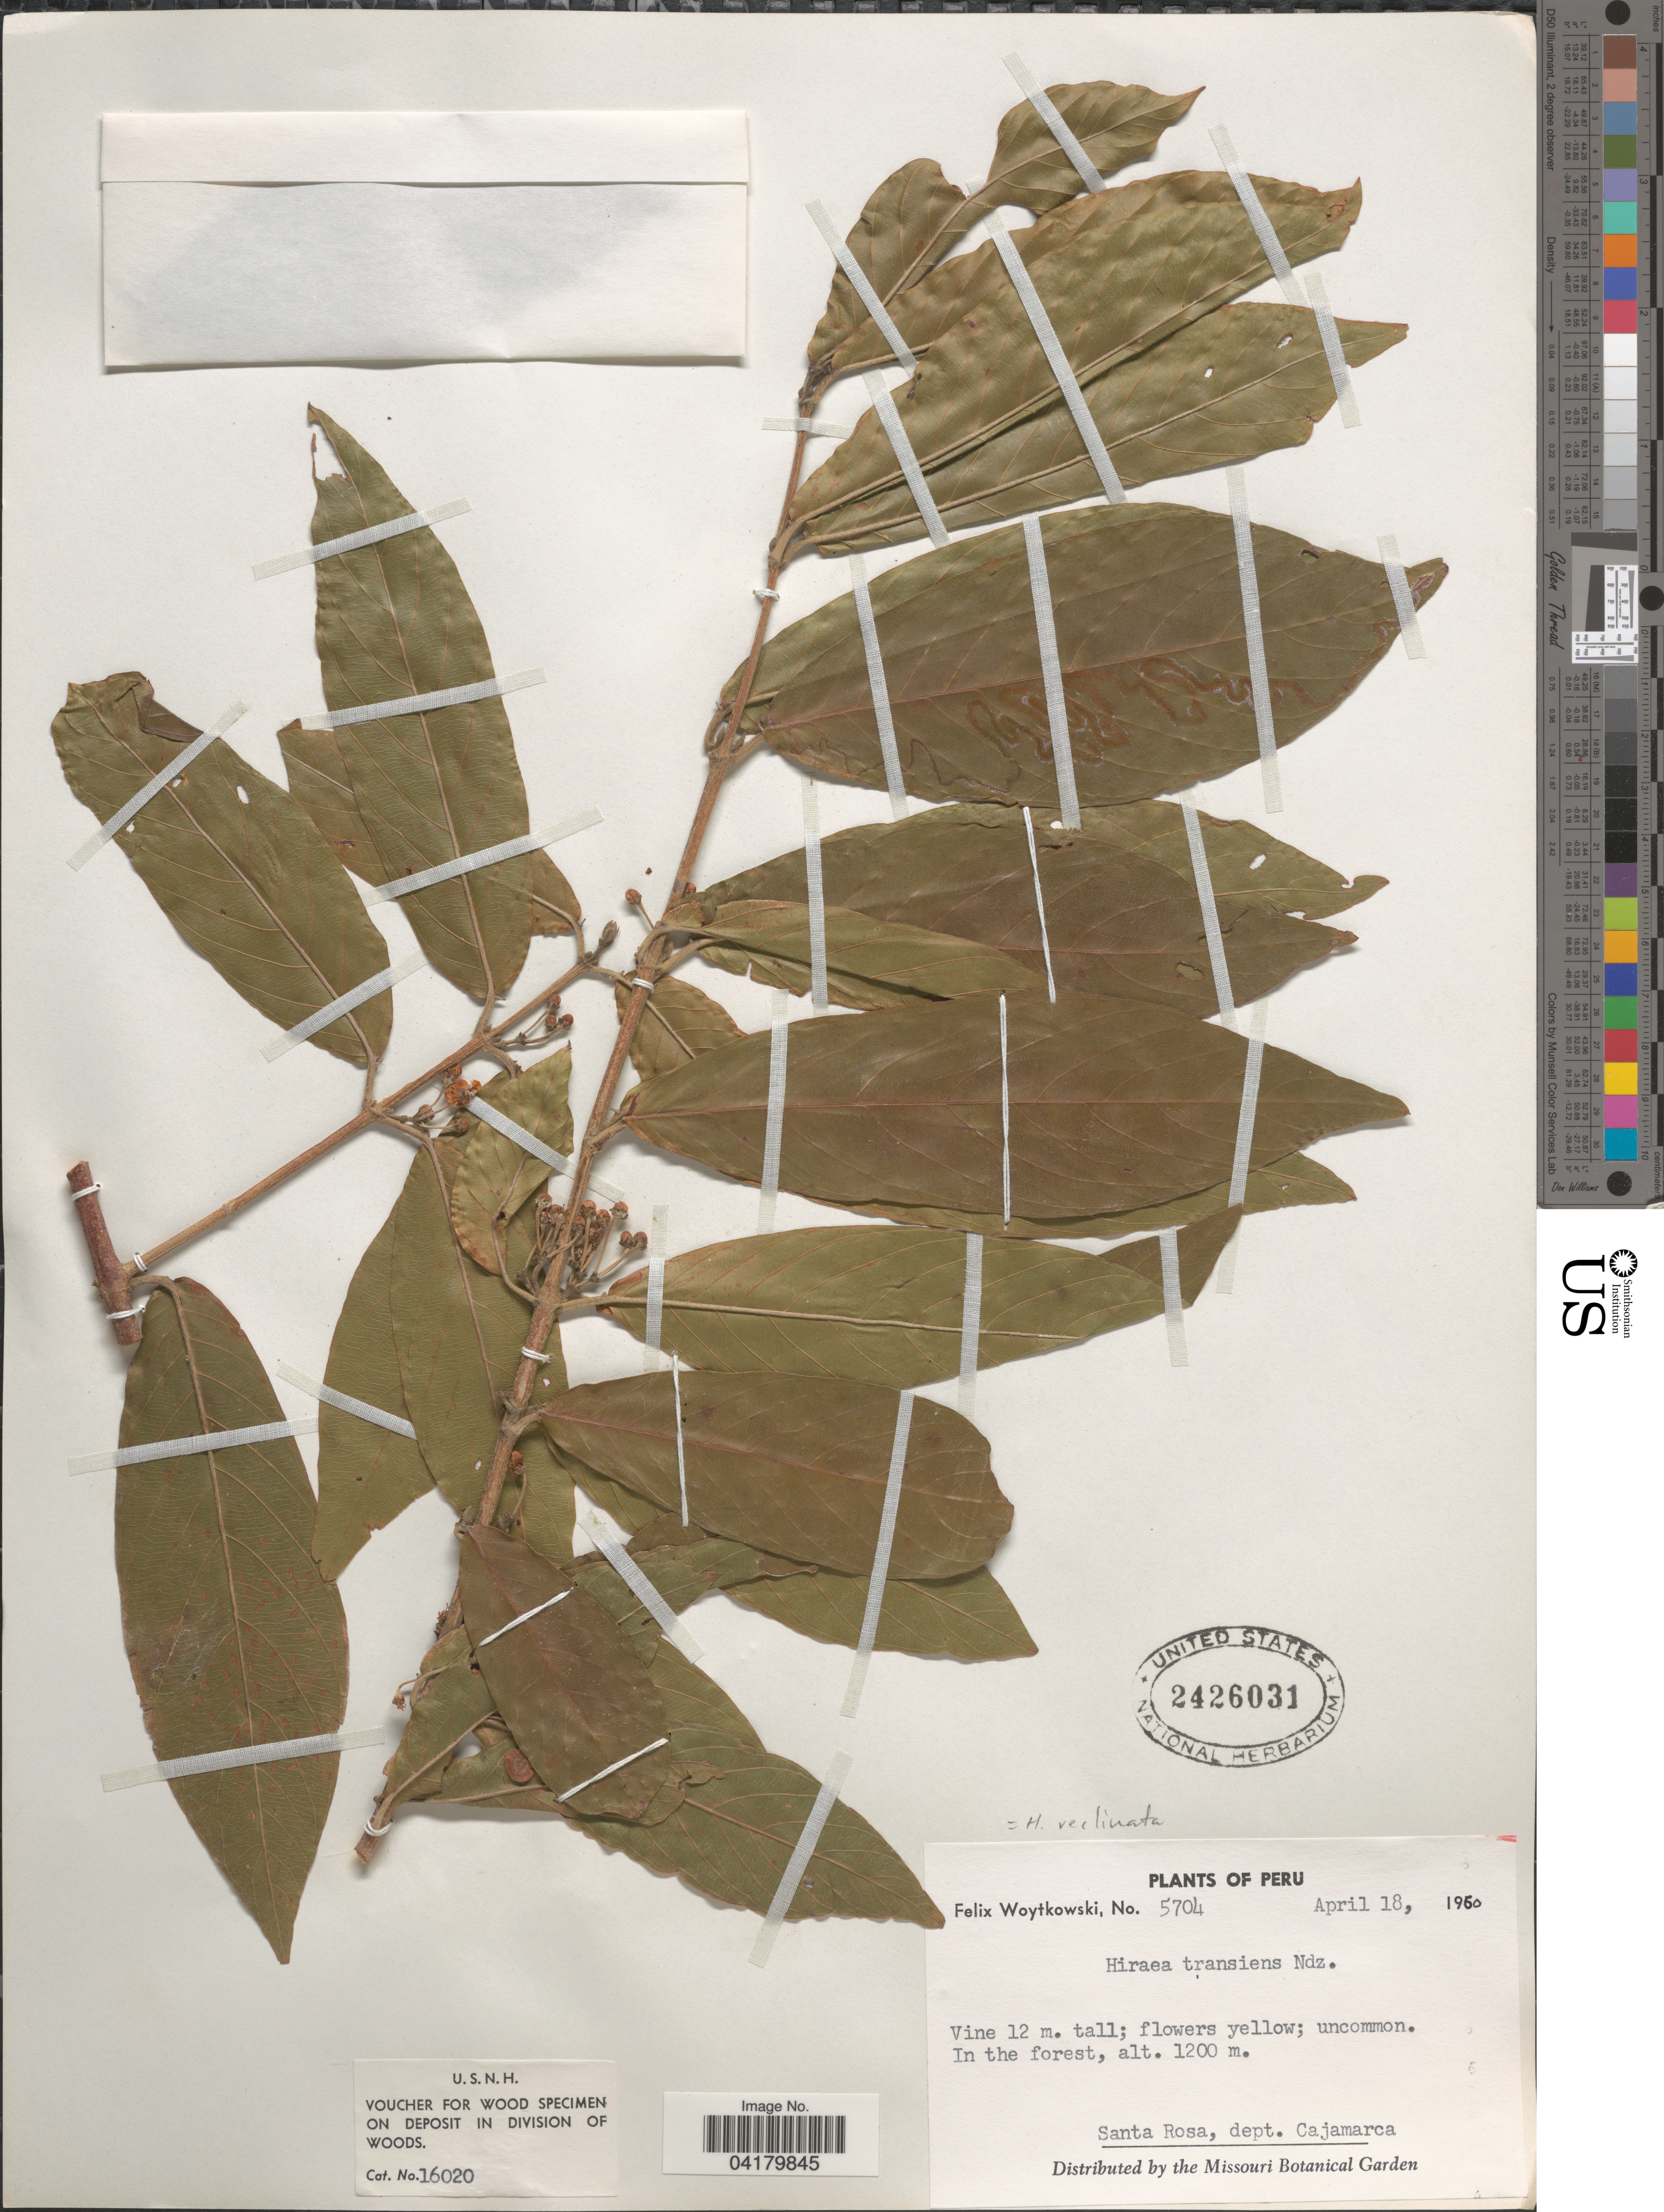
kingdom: Plantae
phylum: Tracheophyta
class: Magnoliopsida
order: Malpighiales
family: Malpighiaceae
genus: Hiraea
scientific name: Hiraea transiens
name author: Nied.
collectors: F. Woytkowski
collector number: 5704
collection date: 1960-04-18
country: Peru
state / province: Cajamarca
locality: Santa Rosa, dept. Cajamarca.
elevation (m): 1200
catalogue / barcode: US 2426031